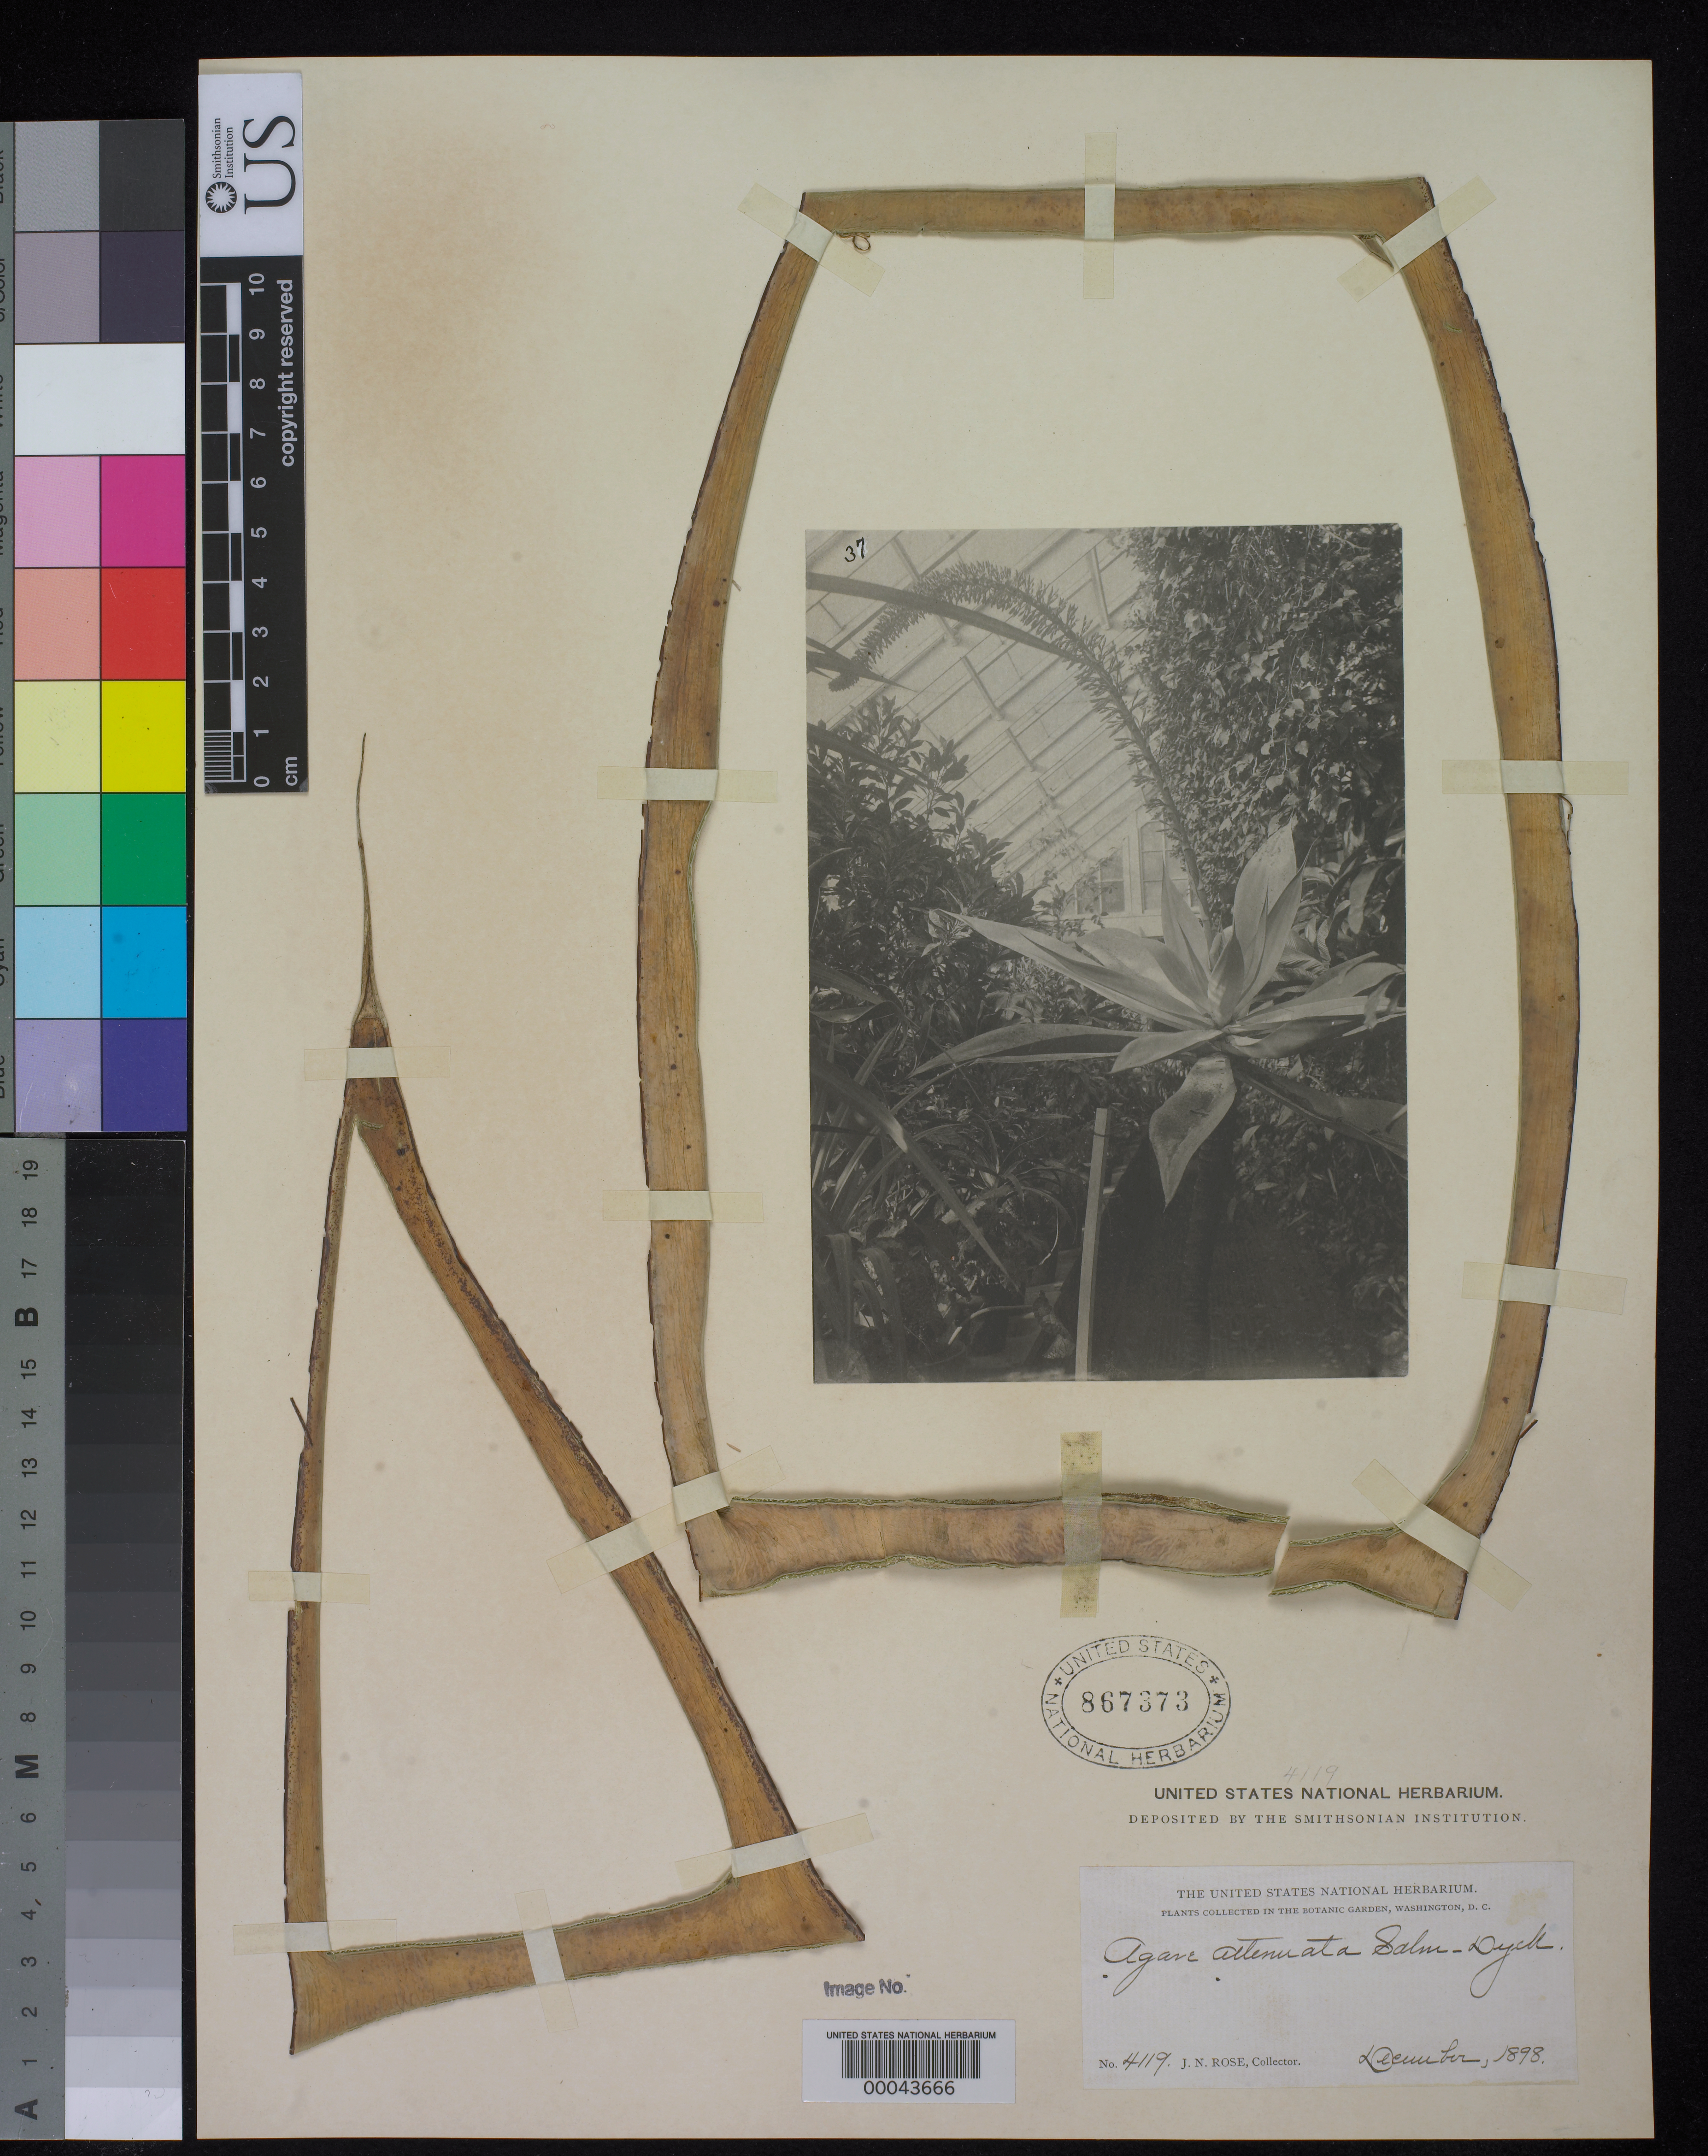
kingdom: Plantae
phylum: Tracheophyta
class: Liliopsida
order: Asparagales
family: Asparagaceae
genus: Agave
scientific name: Agave attenuata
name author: Salm-Dyck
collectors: J. N. Rose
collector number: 4119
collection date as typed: Dec 1898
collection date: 1898-12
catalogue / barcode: US 867373